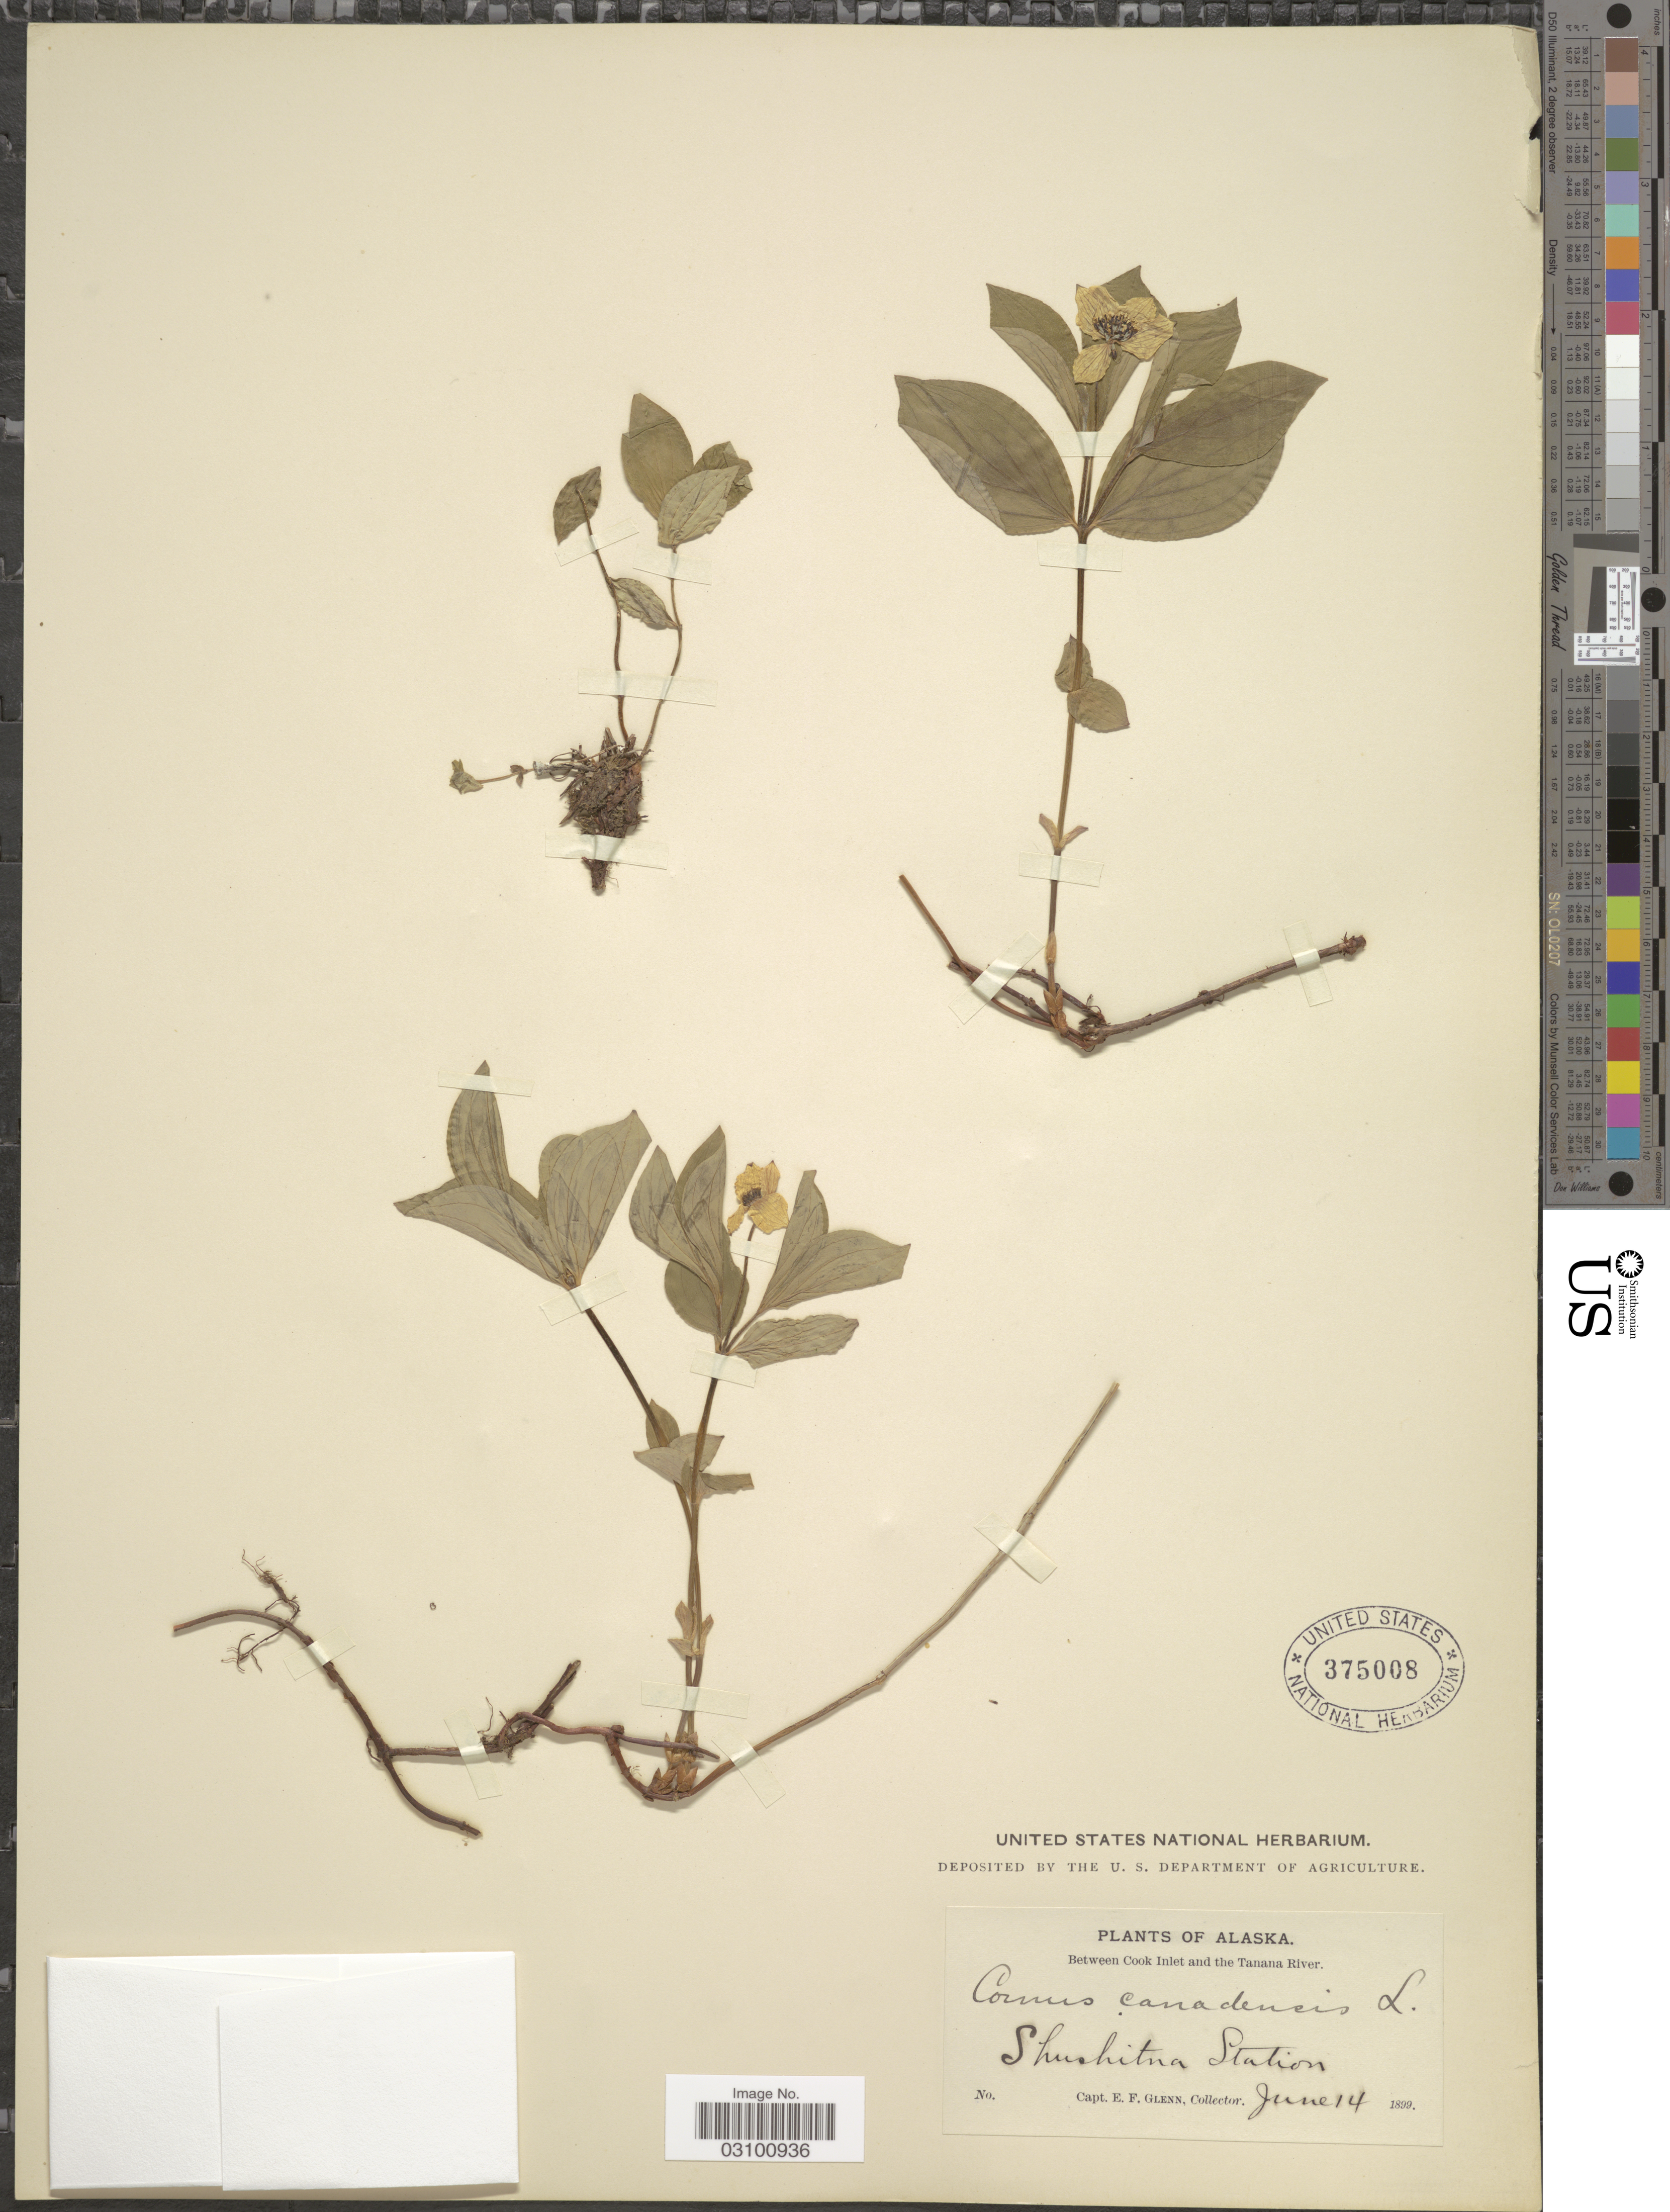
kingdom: Plantae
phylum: Tracheophyta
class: Magnoliopsida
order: Cornales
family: Cornaceae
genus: Cornus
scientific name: Cornus suecica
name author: L.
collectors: E. Glenn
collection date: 1899-06-14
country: United States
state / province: Alaska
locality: Between Cook Inlet and the Tanana River. Shushitna Station.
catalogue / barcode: US 375008